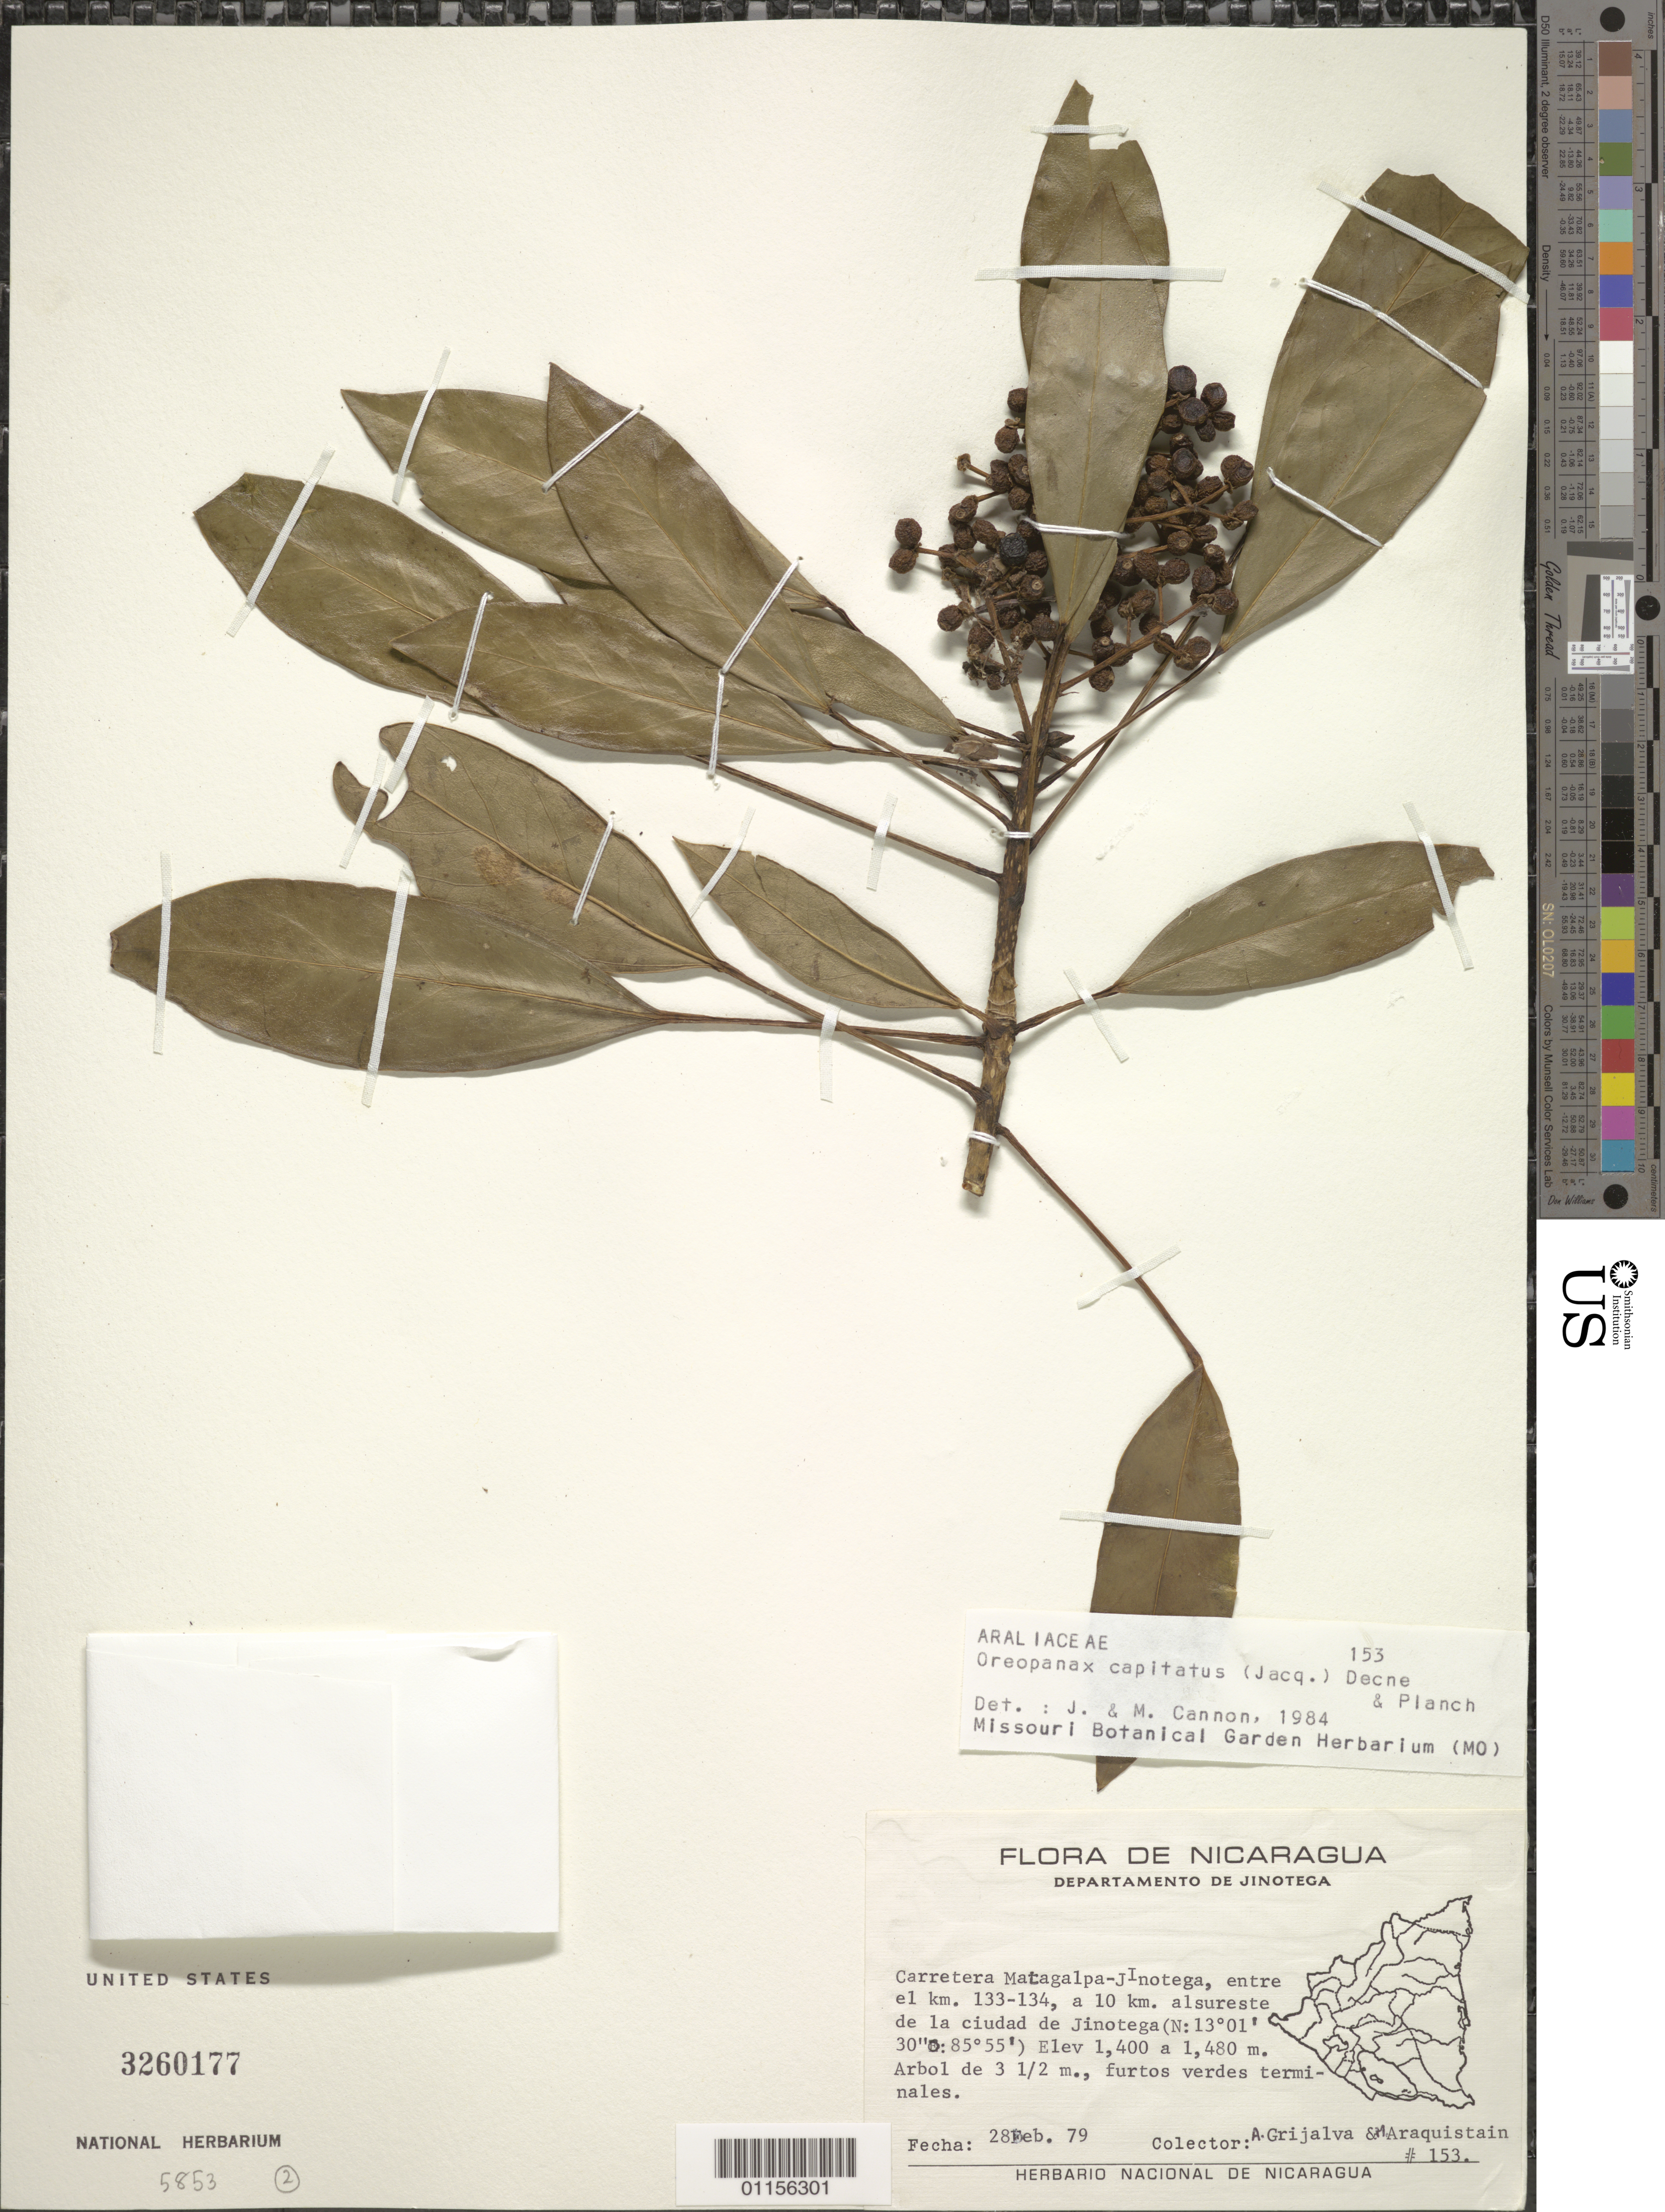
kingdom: Plantae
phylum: Tracheophyta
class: Magnoliopsida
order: Apiales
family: Araliaceae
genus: Oreopanax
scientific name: Oreopanax capitatus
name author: (Jacq.) Decne. & Planch.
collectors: A. Grijalva P. & M. Araquistain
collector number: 153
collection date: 1979-02-28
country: Nicaragua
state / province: Jinotega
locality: Carretera Matagalpa-Jinotega, entre el km 133-134, a 10 km alsureste de la ciudad de Jinotega.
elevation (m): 1400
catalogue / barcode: US 3260177